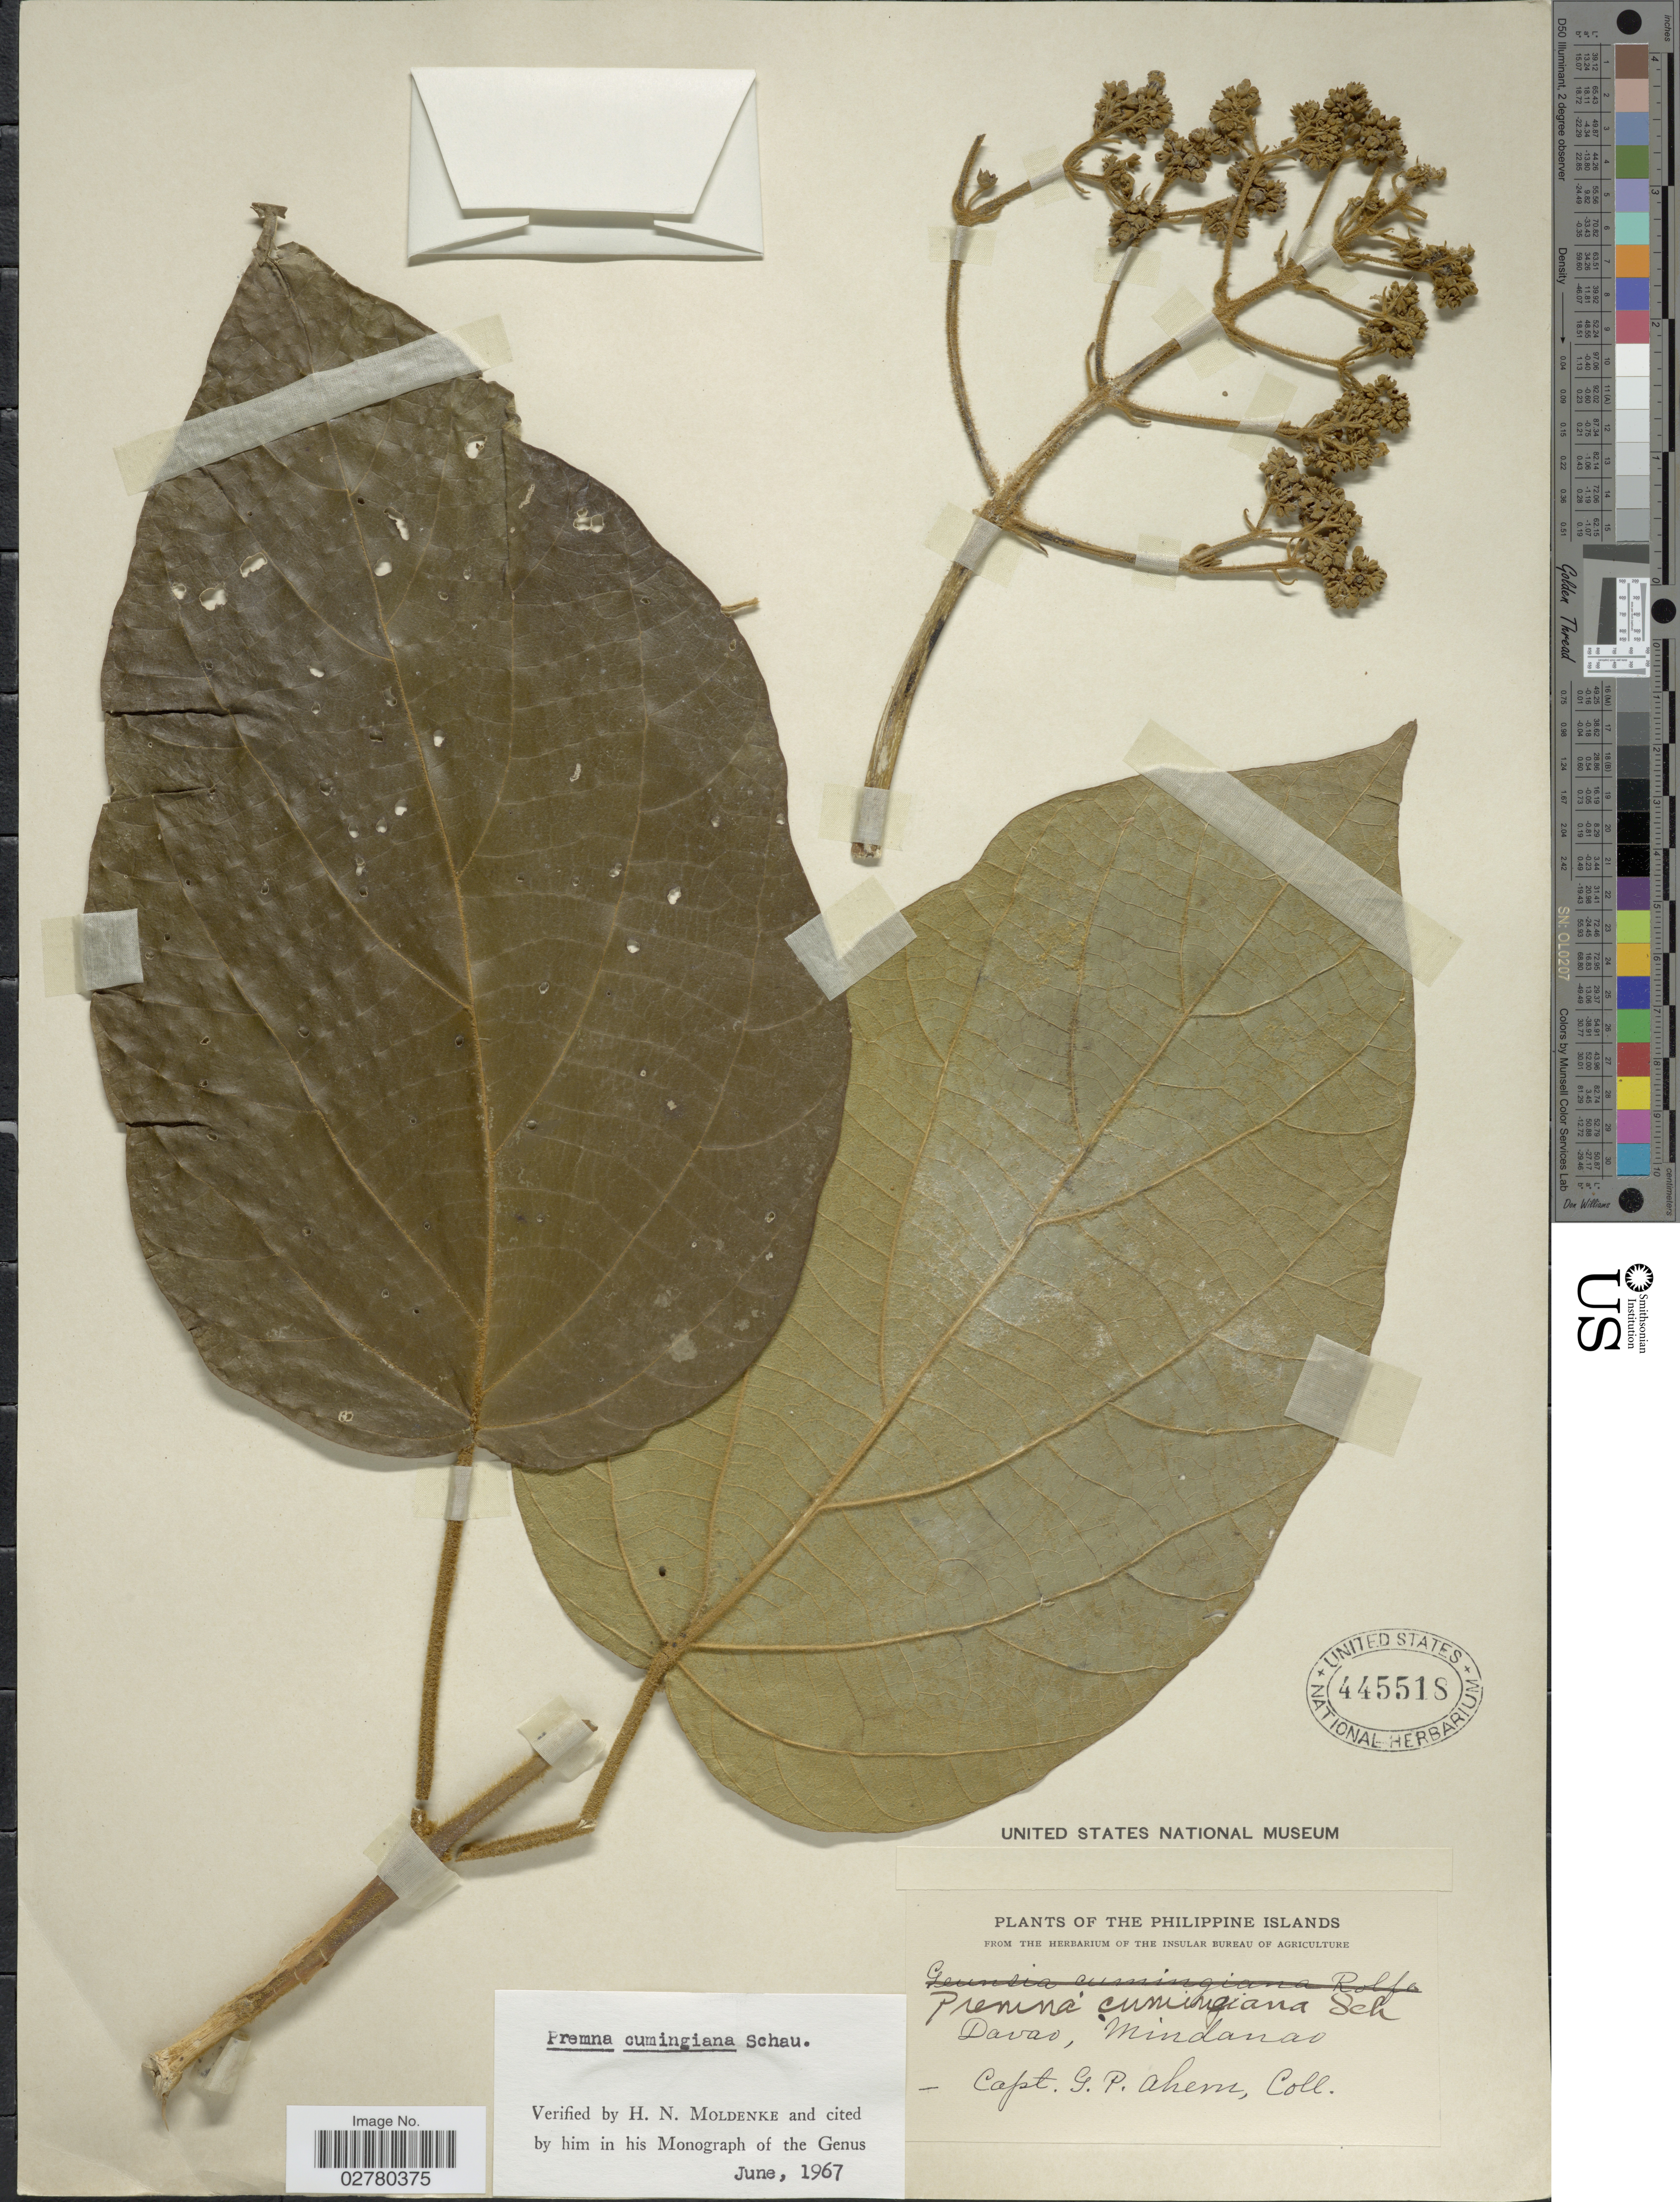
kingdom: Plantae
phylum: Tracheophyta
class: Magnoliopsida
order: Lamiales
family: Lamiaceae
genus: Premna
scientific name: Premna cumingiana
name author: Schauer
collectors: G. Ahem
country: Philippines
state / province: Davao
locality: Davao, Mindanao.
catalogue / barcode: US 44518